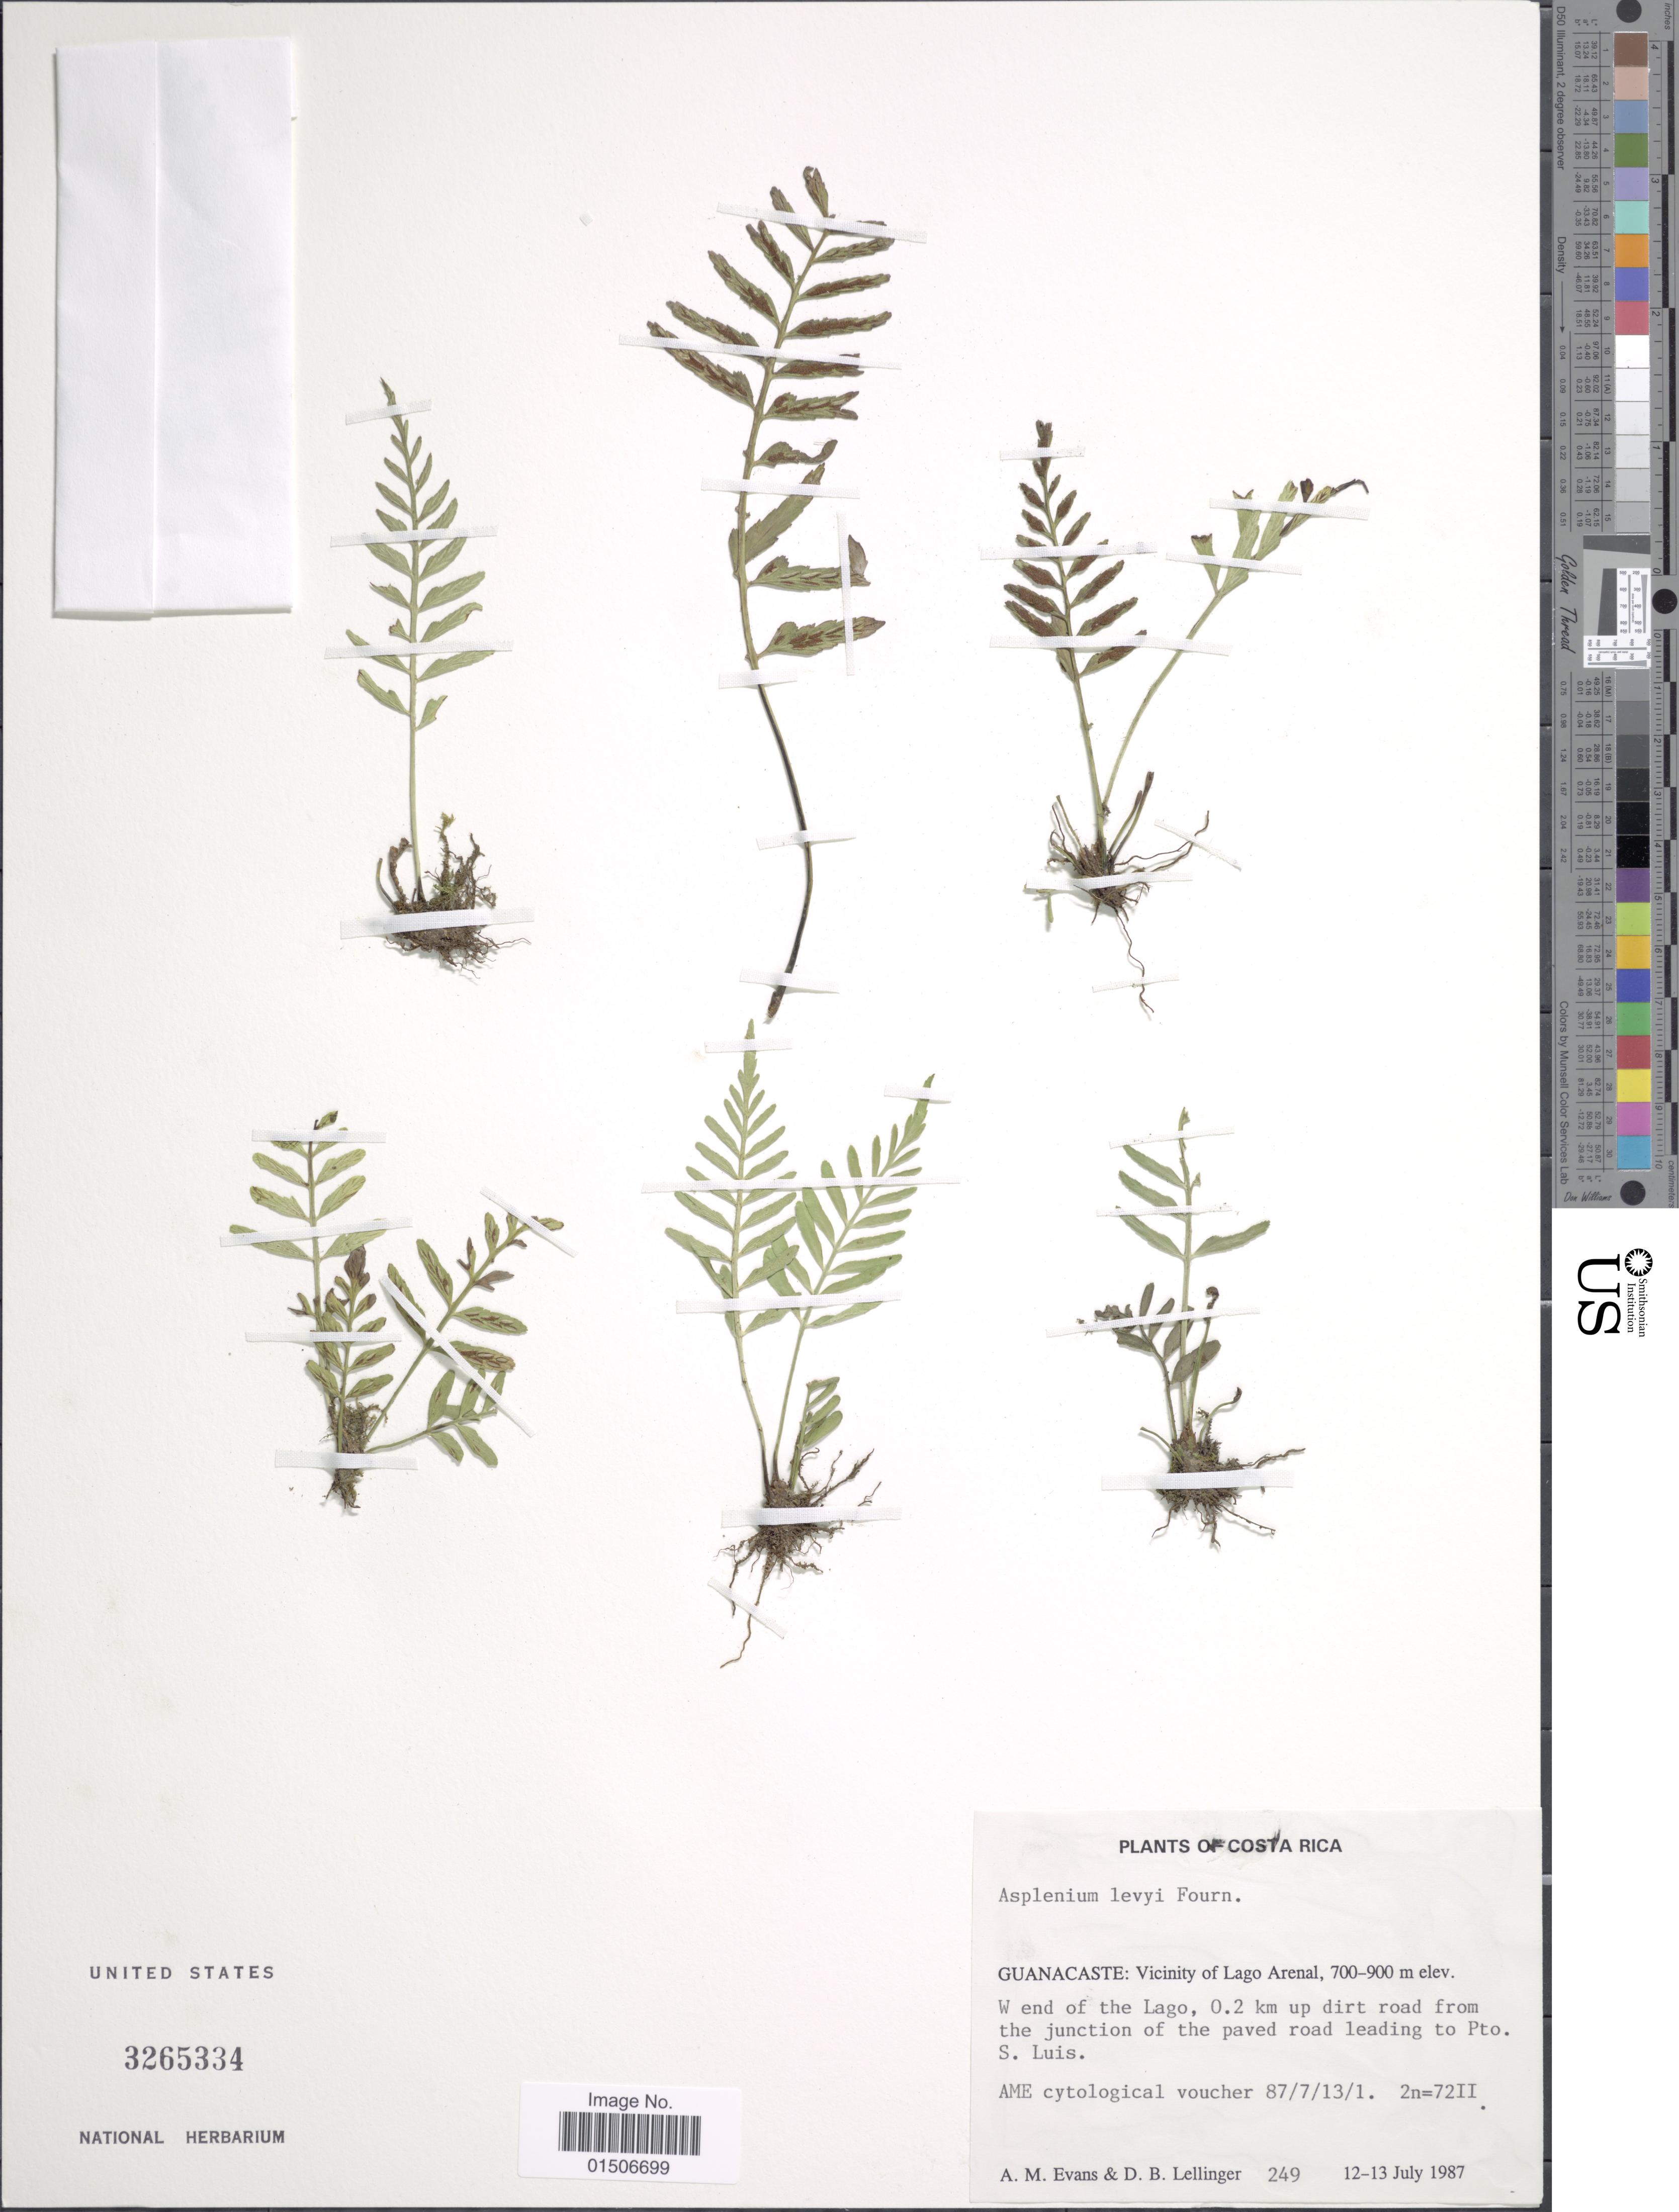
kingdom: Plantae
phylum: Tracheophyta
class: Polypodiopsida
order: Polypodiales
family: Aspleniaceae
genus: Asplenium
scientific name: Asplenium levyi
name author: E. Fourn.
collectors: A. M. Evans & D. B. Lellinger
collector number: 249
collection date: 1987-07-12/1987-07-13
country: Costa Rica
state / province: Guanacaste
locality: Vicinity of Lago Arenal. W end of the Lago, 0.2 km up dirt road from the junction of the paved road leading to Pro S. Luis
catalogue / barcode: US 3265334